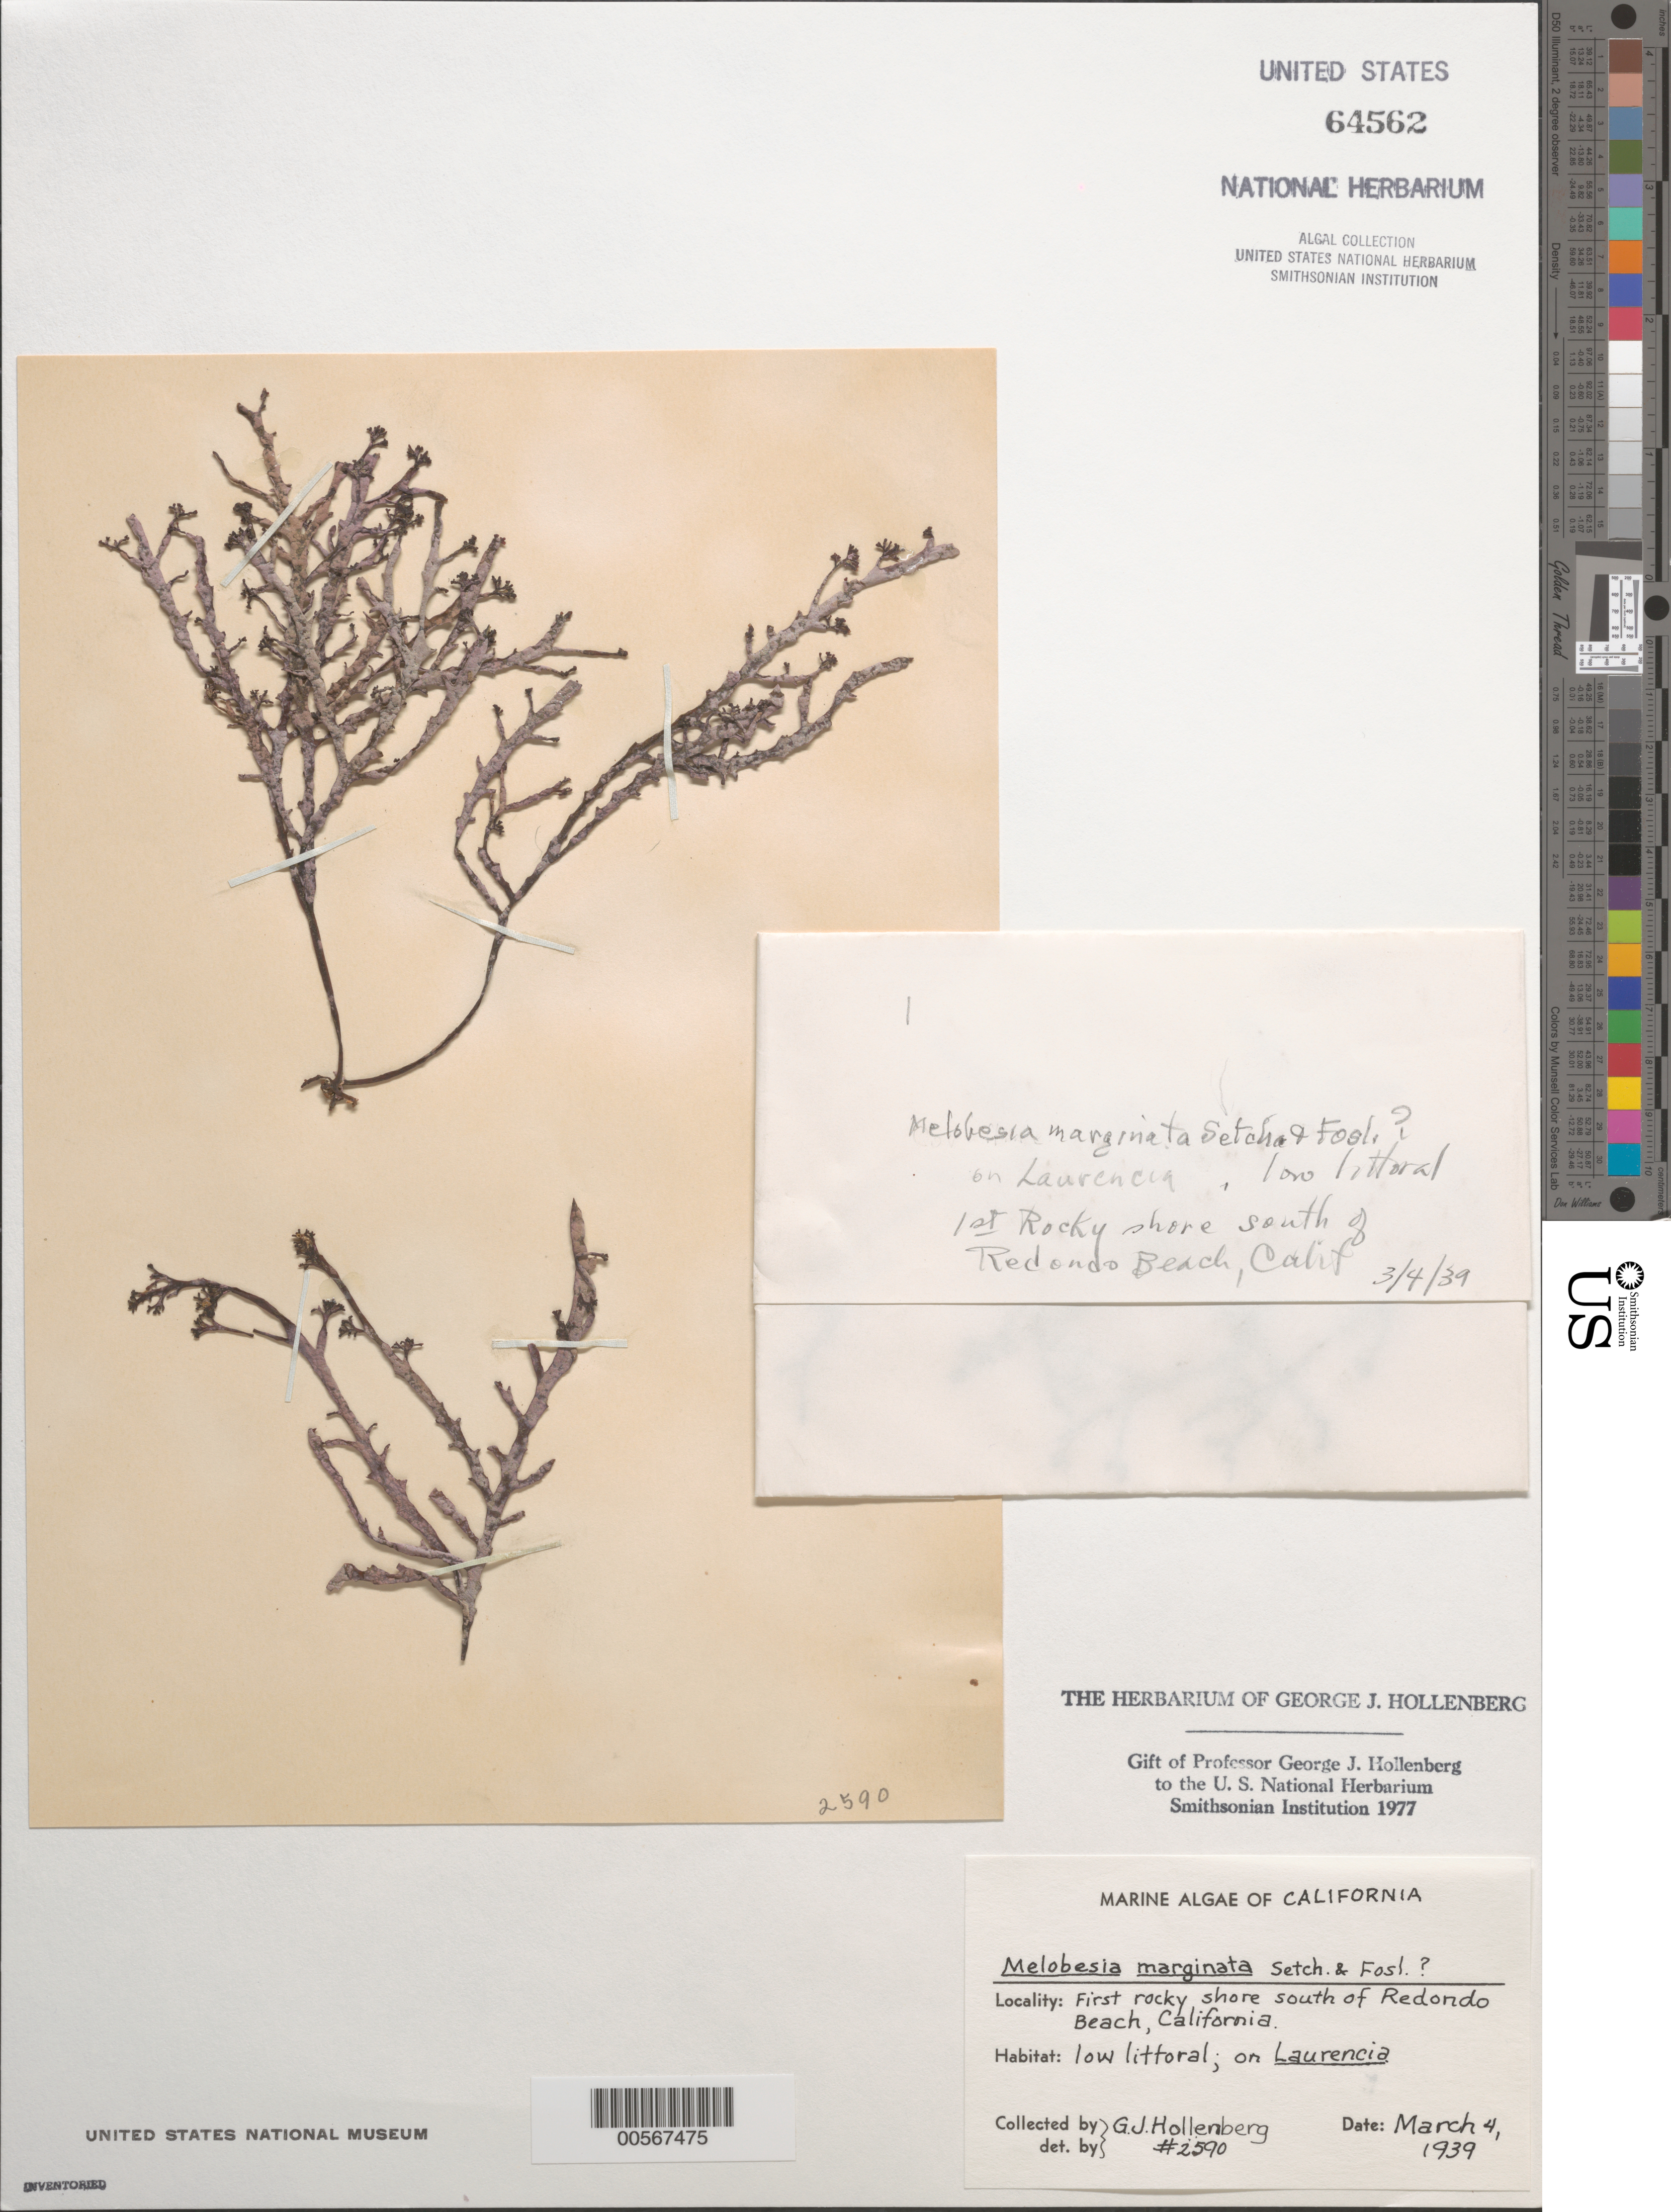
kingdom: Plantae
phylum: Rhodophyta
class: Florideophyceae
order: Corallinales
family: Hapalidiaceae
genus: Melobesia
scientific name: Melobesia marginata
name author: Setch. & Foslie in Foslie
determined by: Hollenberg, George J.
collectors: G. Hollenberg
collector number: GJH 2590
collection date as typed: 04 Mar 1939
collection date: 1939-03-04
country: United States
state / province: California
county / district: Los Angeles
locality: First rocky shore south of Redondo Beach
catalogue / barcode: US 64562